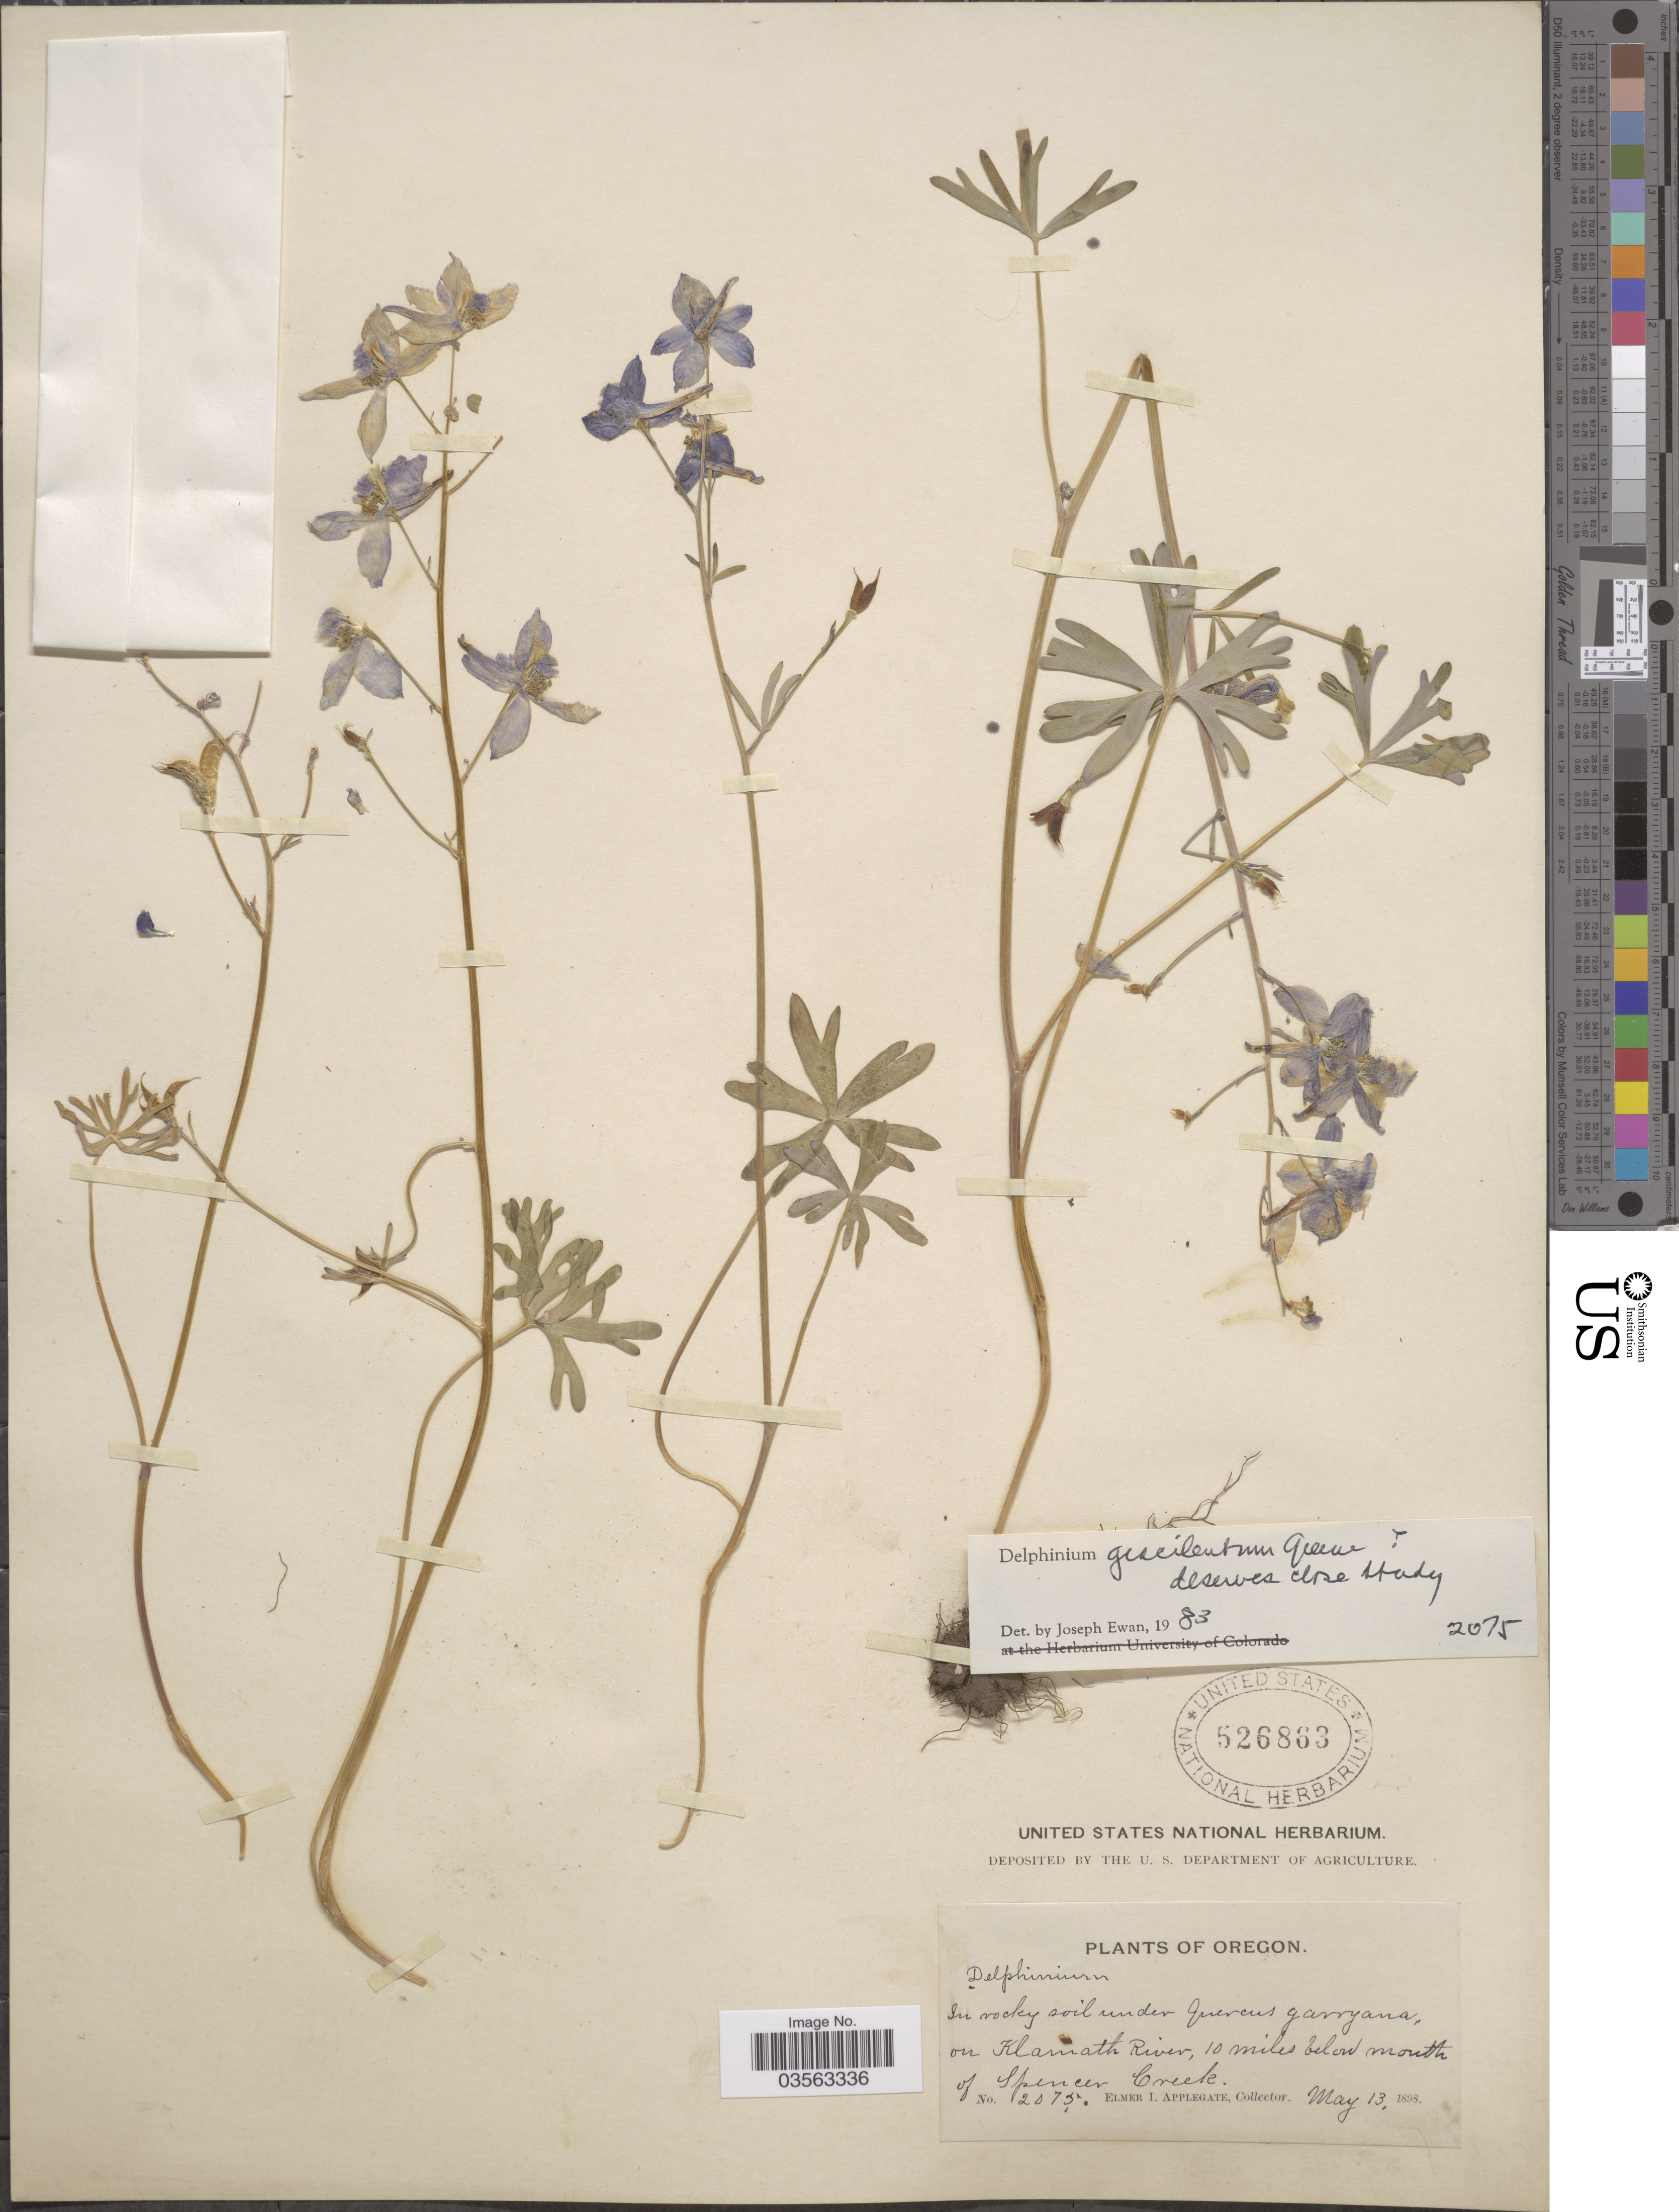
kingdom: Plantae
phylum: Tracheophyta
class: Magnoliopsida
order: Ranunculales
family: Ranunculaceae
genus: Delphinium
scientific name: Delphinium gracilentum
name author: Greene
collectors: E. I. Applegate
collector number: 2075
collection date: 1898-05-13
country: United States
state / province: Oregon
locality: On Klamath River, 10 miles below mouth of Spencer Creek.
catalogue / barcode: US 526863